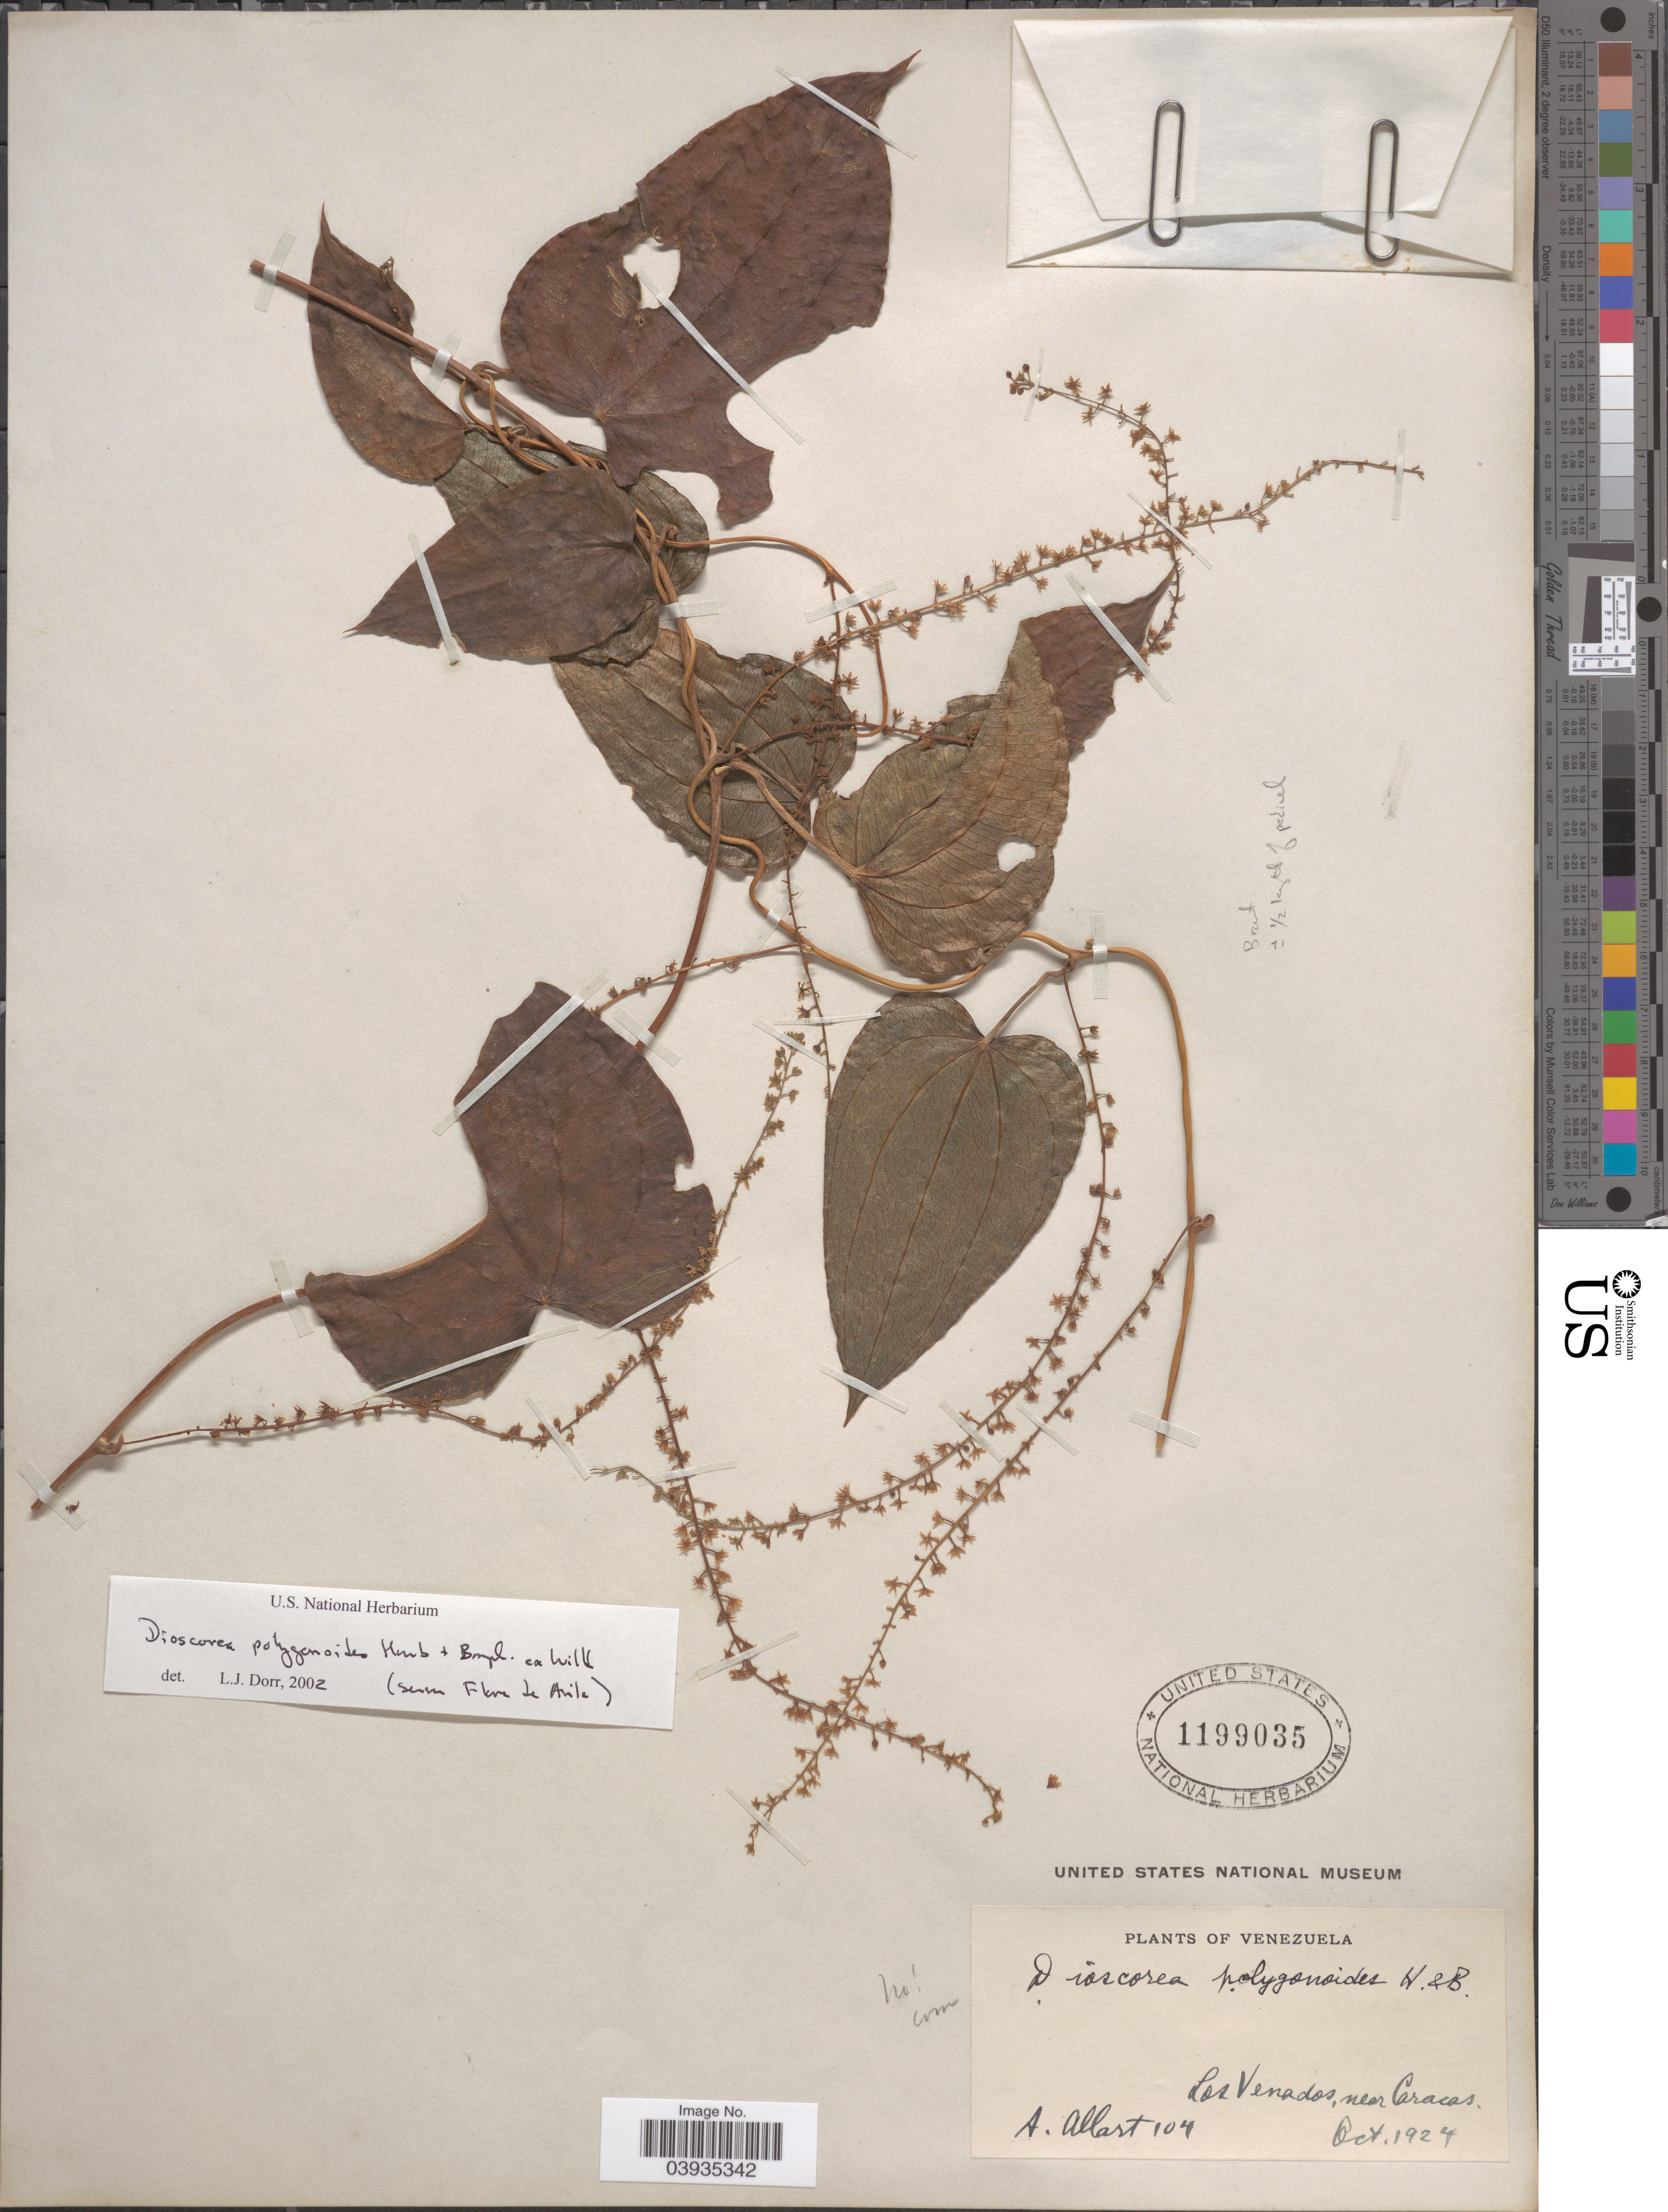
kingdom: Plantae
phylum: Tracheophyta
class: Liliopsida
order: Dioscoreales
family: Dioscoreaceae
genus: Dioscorea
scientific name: Dioscorea polygonoides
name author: Humb. & Bonpl. ex Willd.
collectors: A. Allart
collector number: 104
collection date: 1924-10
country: Venezuela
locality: Los Venados, near Caracas.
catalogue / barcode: US 1199035